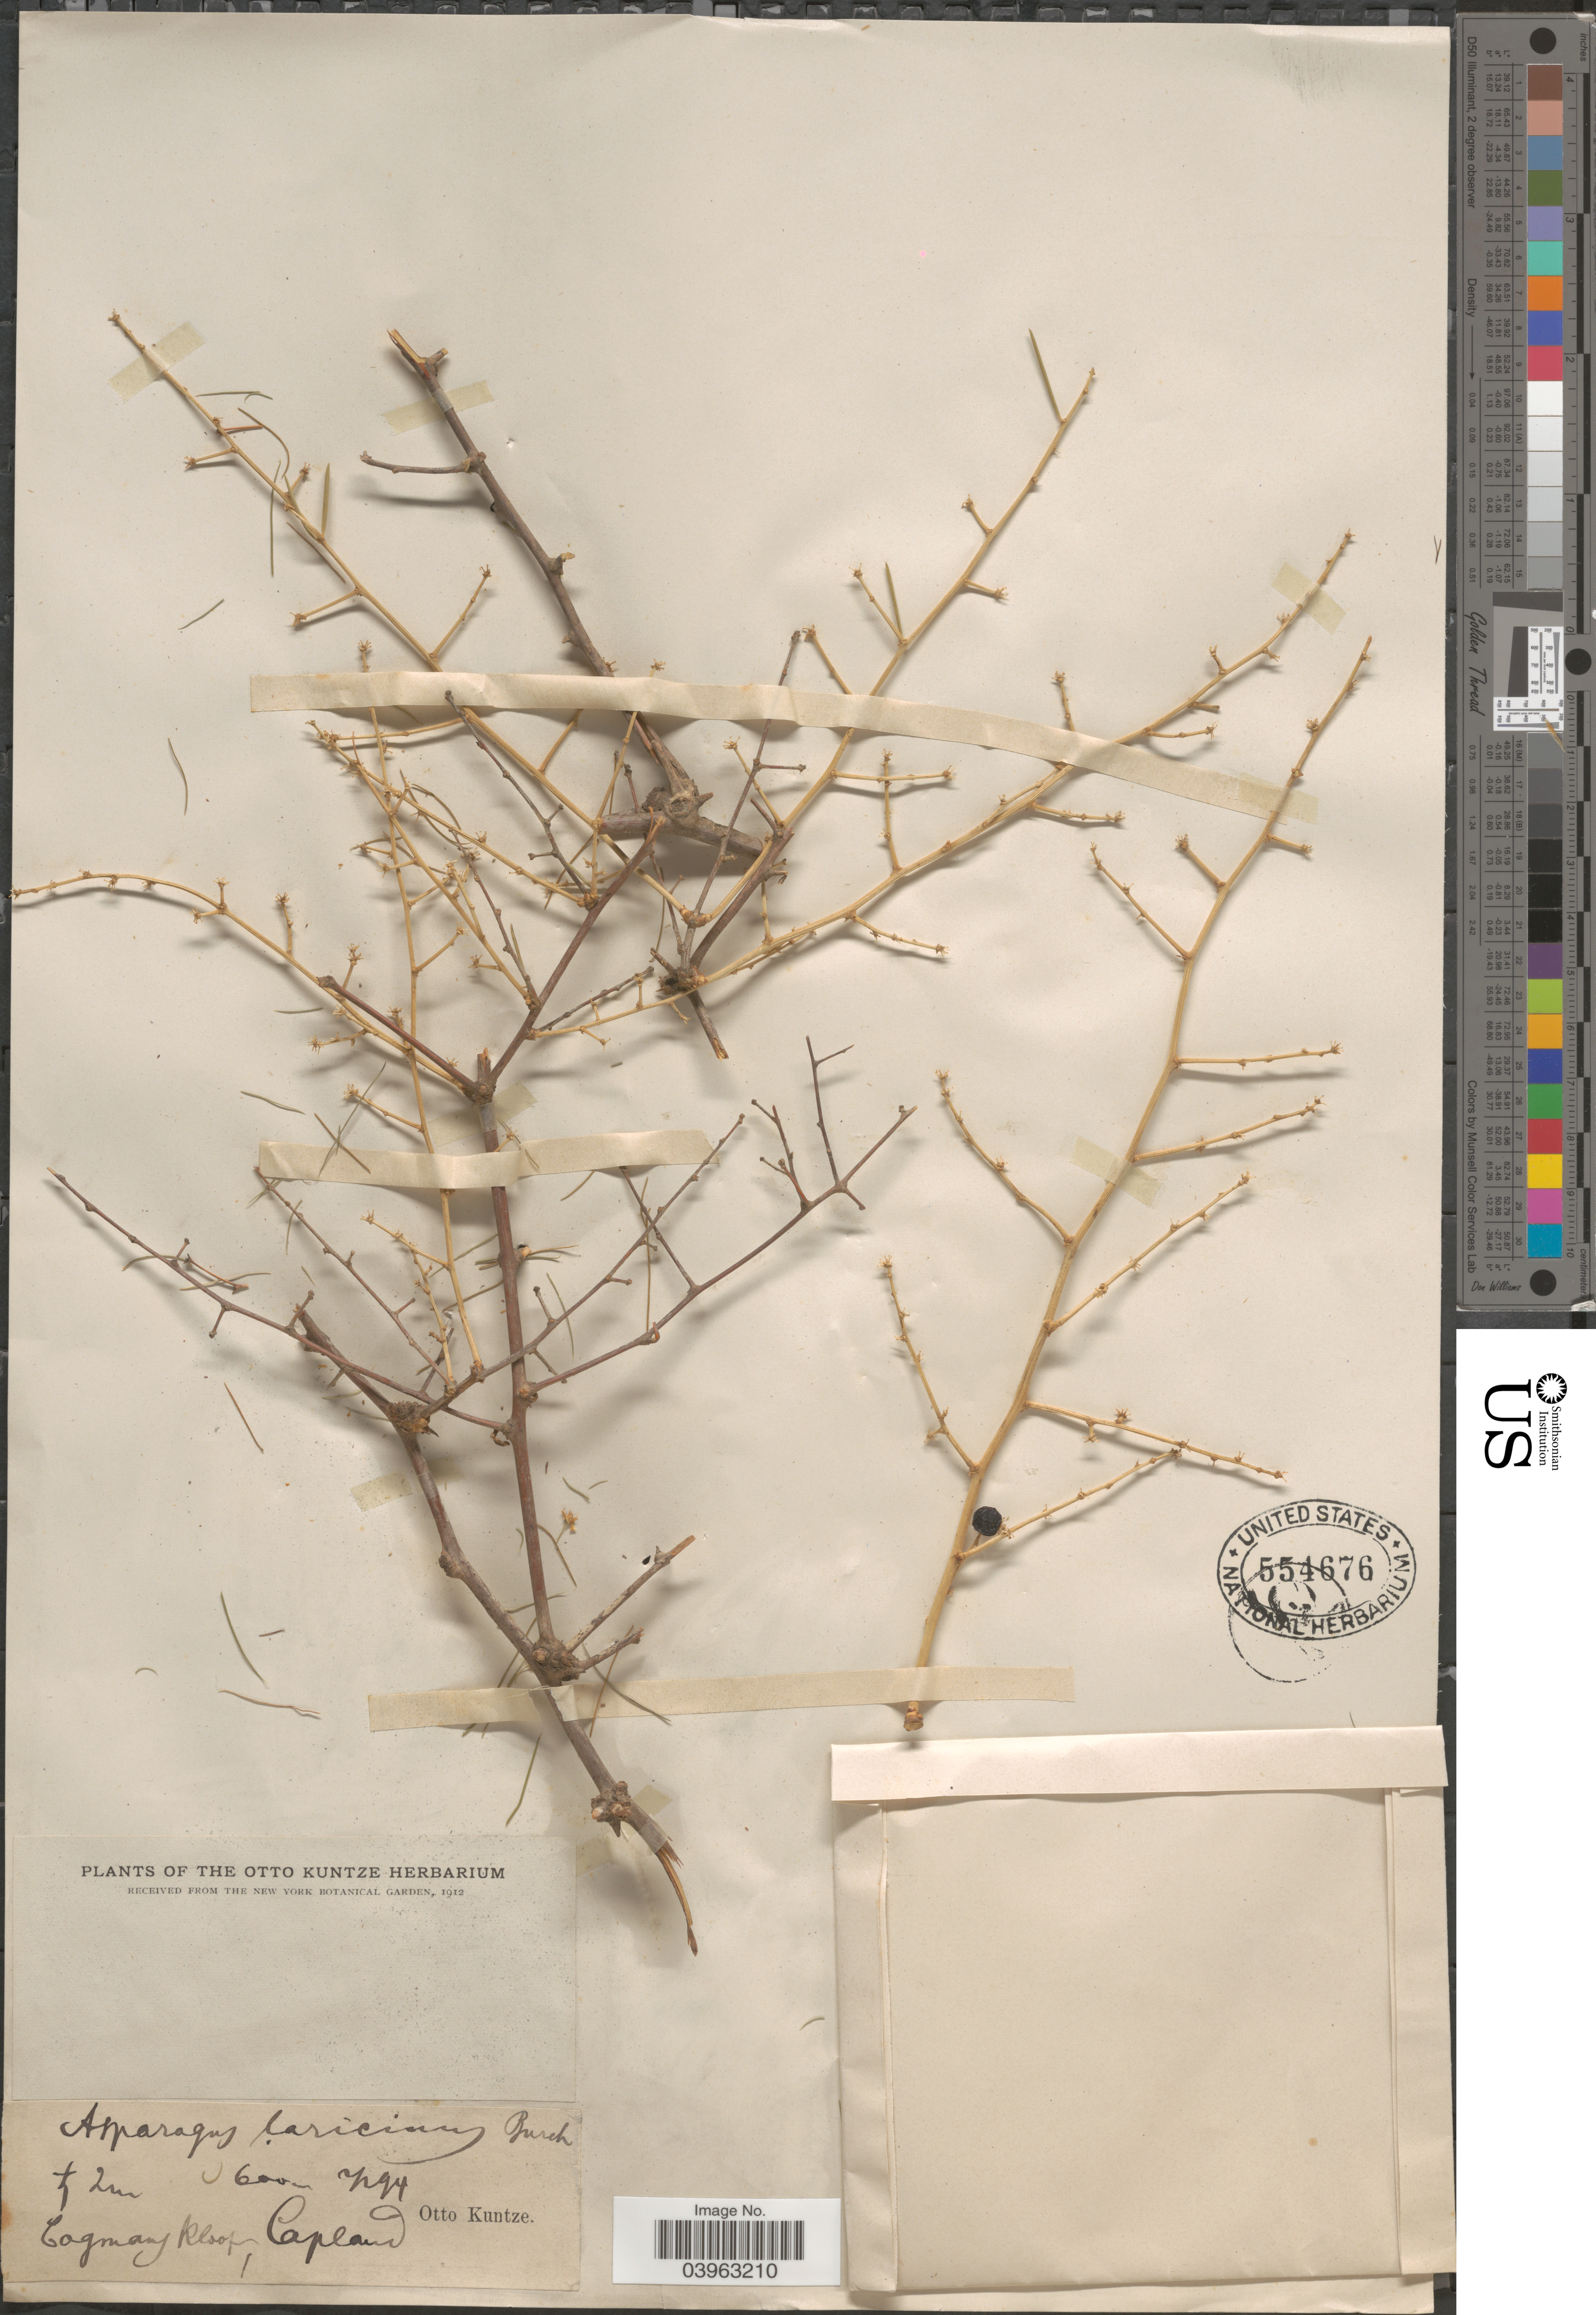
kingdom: Plantae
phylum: Tracheophyta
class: Liliopsida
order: Asparagales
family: Asparagaceae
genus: Asparagus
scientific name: Asparagus laricinus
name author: Burch.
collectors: C.E.O. Kuntze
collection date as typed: Transcribed d/m/y: 2/2/94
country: South Africa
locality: Cogman's Kloof, Capland.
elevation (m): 0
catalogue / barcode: US 554676